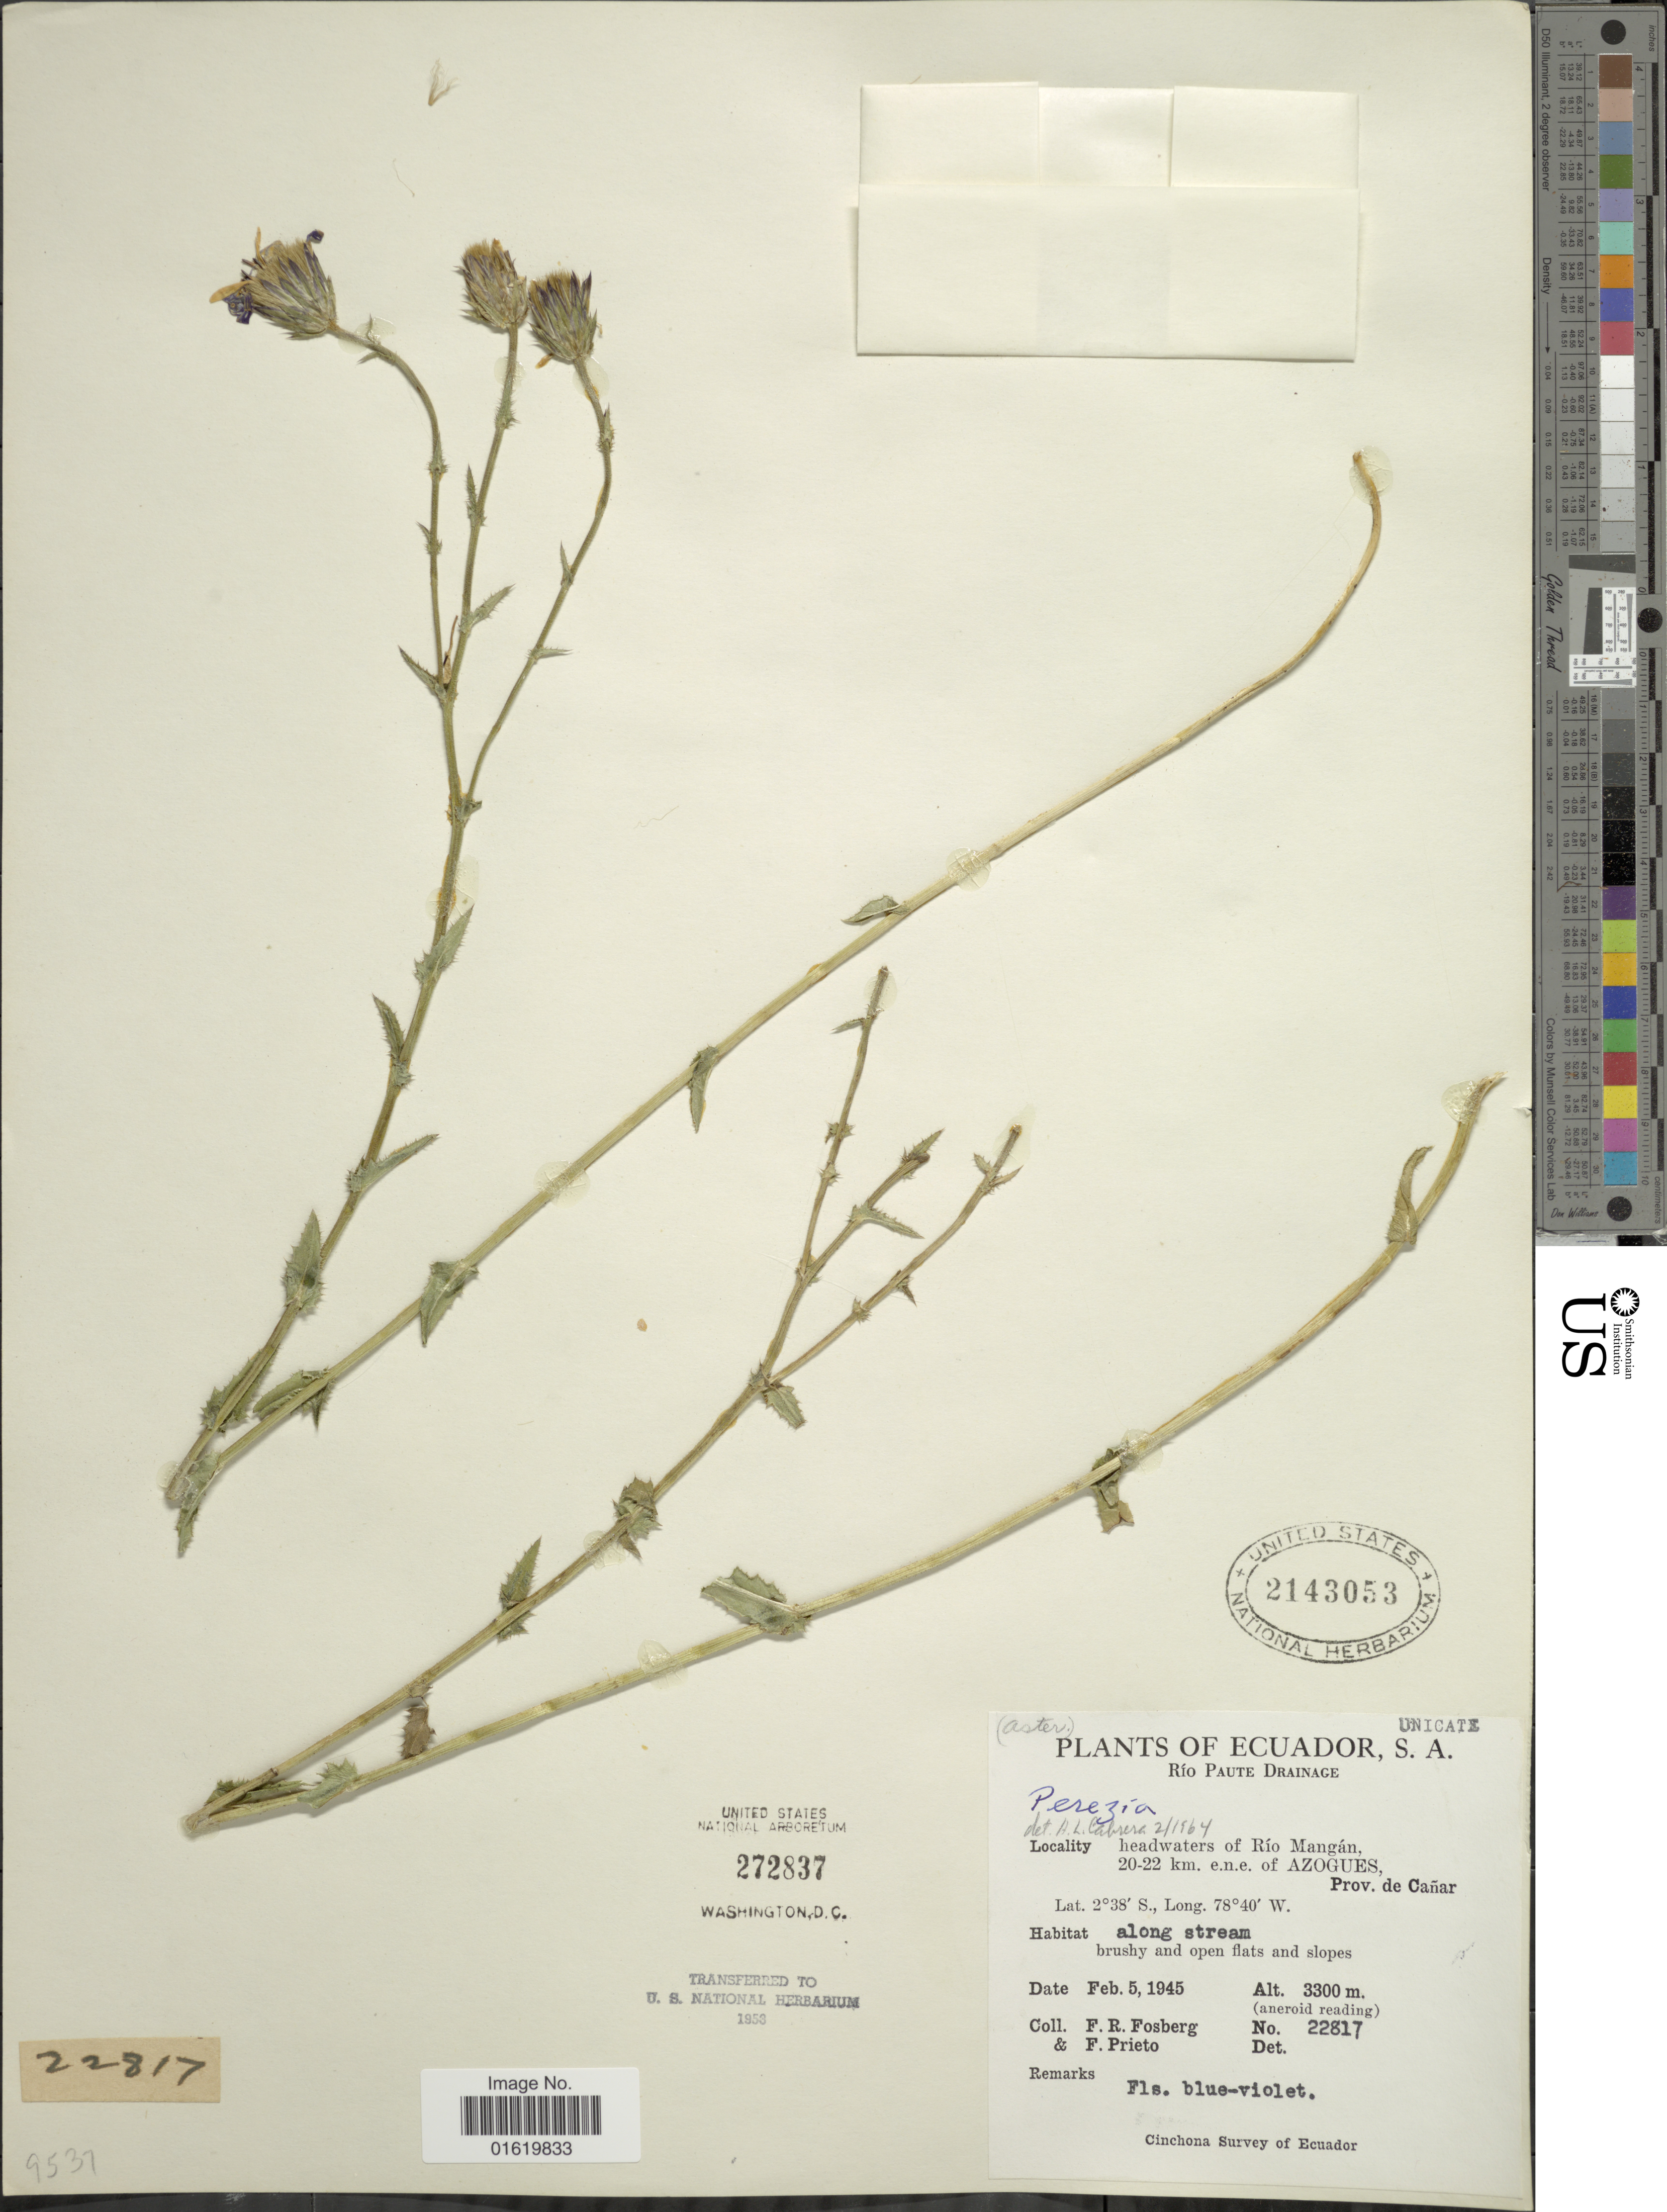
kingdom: Plantae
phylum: Tracheophyta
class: Magnoliopsida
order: Asterales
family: Asteraceae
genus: Perezia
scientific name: Perezia sp.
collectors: F. R. Fosberg & F. Prieto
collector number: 22817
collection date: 1945-02-05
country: Ecuador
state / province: Cañar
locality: Río Paute Drainage. Headwaters of Río Mangán 20-22 km. e.n.e. of Azogues. Prov. de Cañar.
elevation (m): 3300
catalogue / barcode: US 2143053